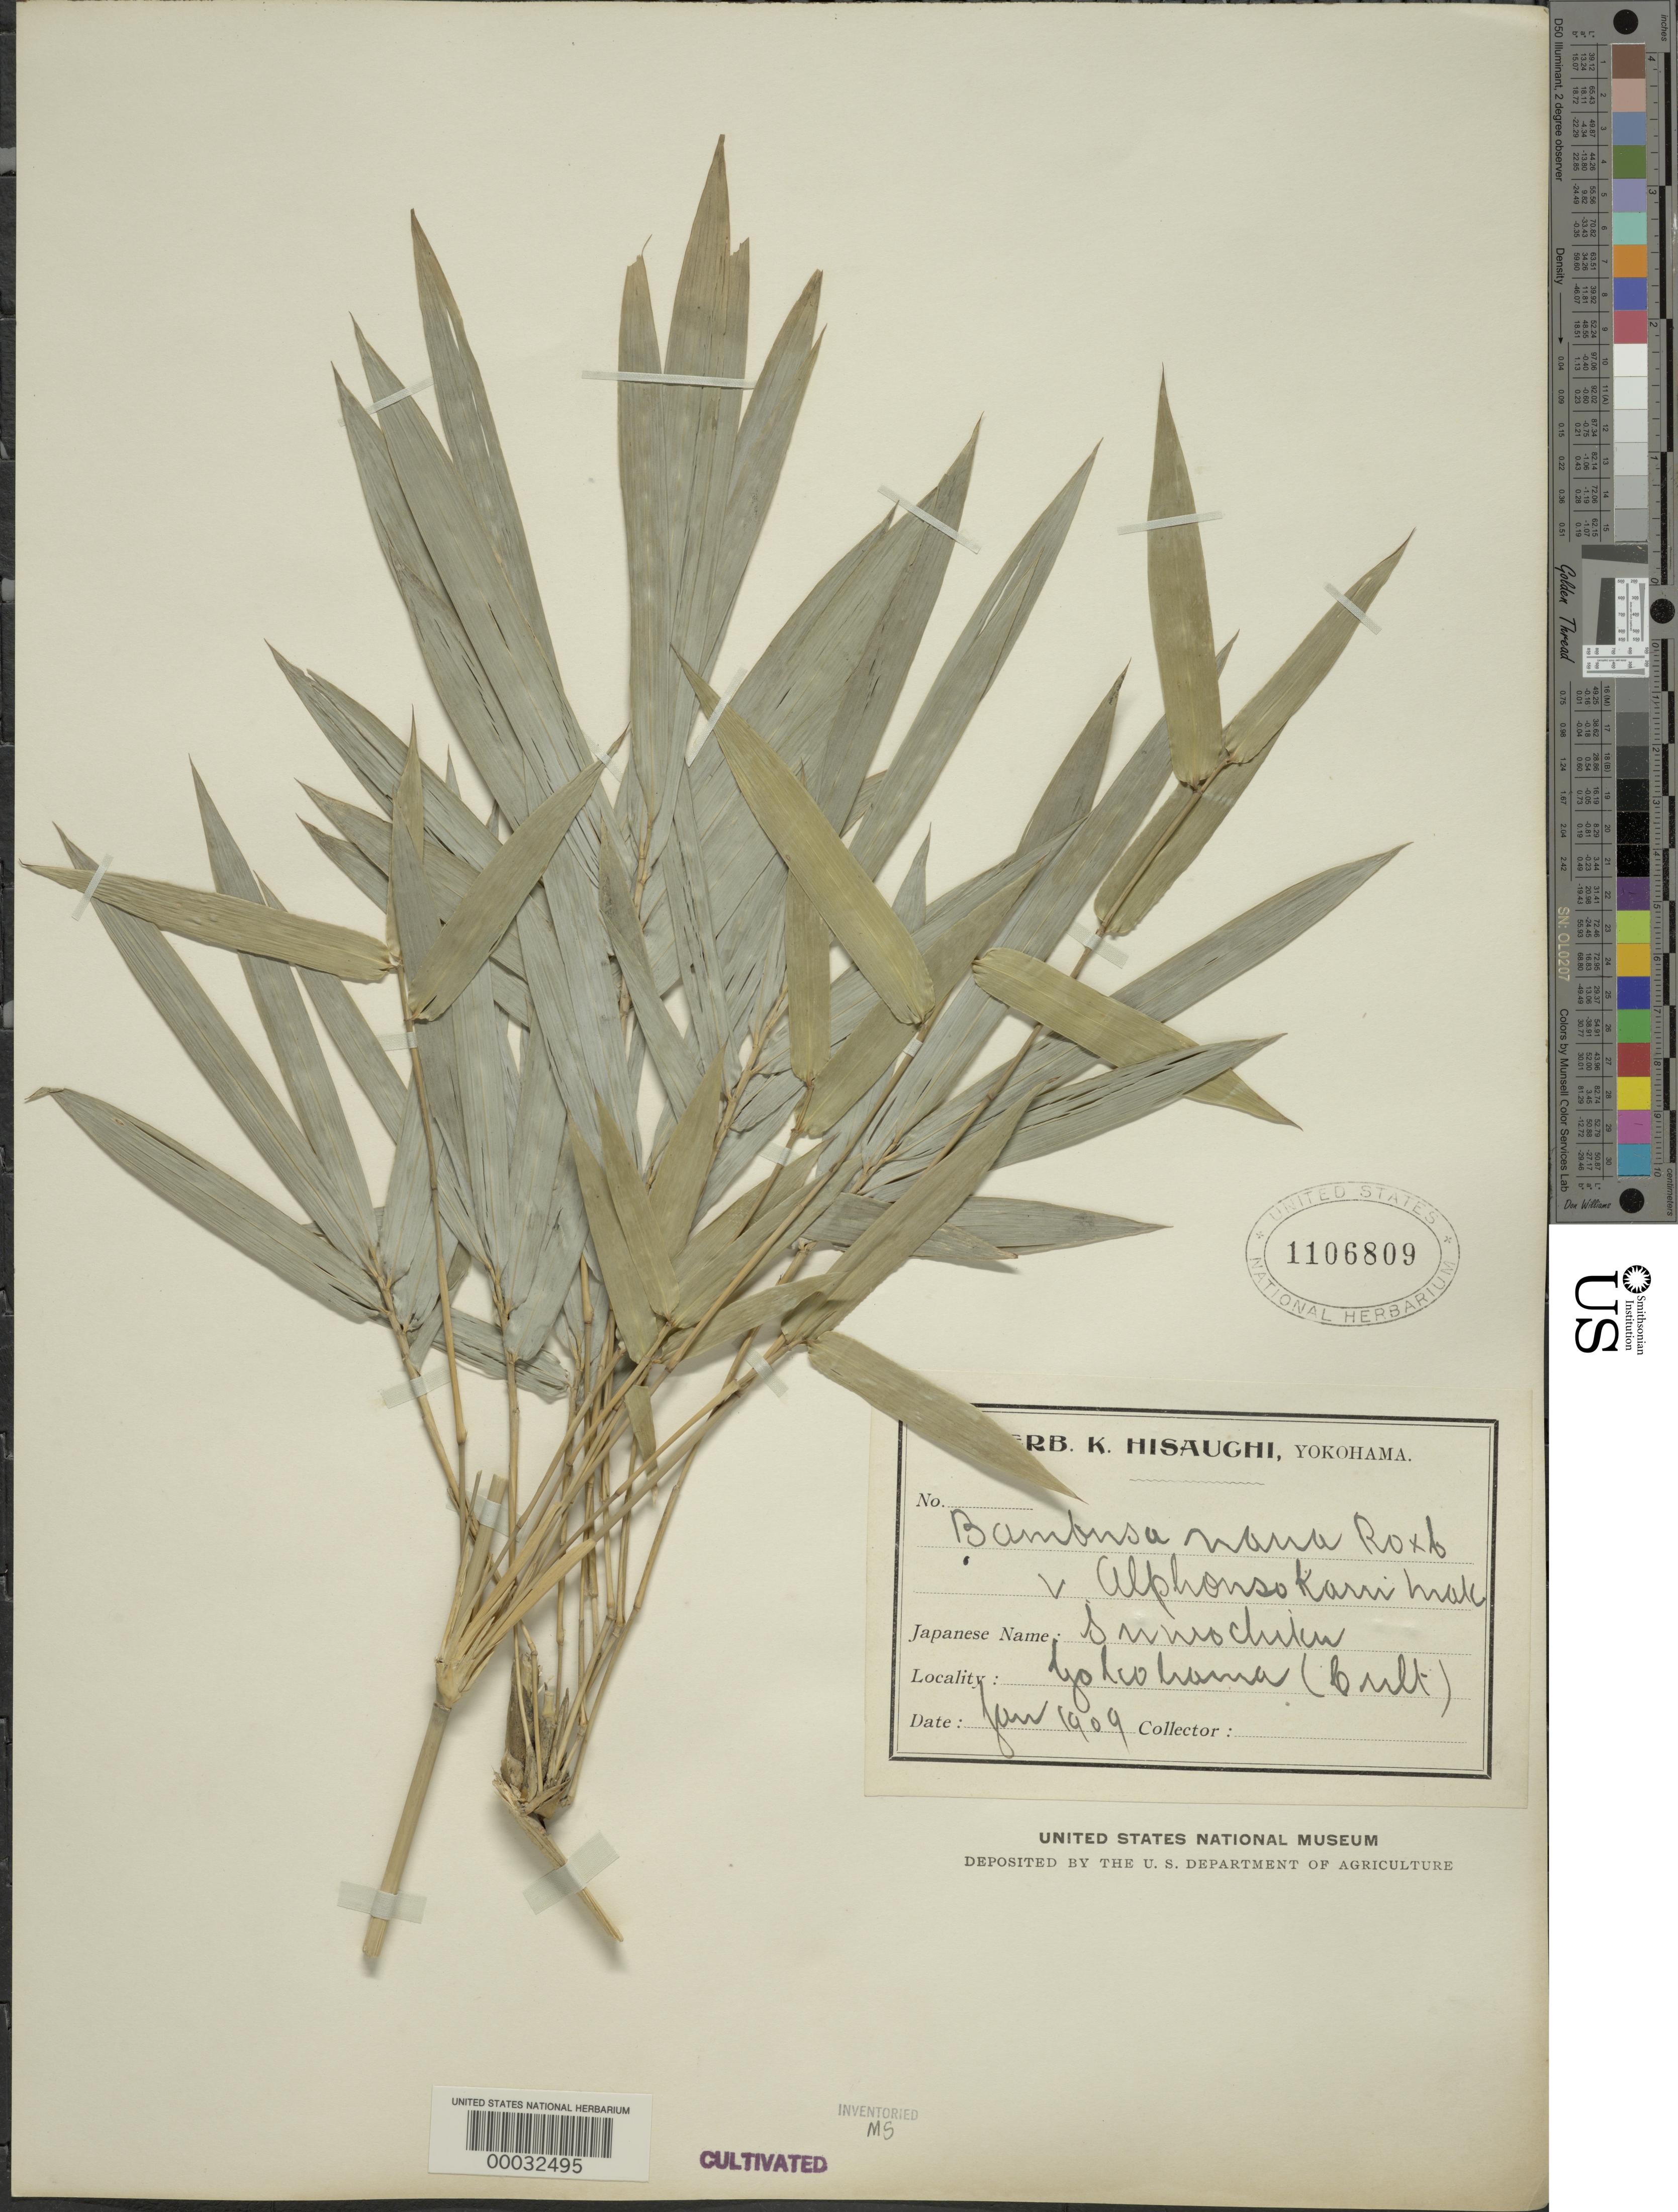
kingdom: Plantae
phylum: Tracheophyta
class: Liliopsida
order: Poales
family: Poaceae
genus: Bambusa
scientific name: Bambusa multiplex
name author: (Lour.) Raeusch. ex Schult. & Schult. f.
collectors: K. Hisauchi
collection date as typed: Jan 1909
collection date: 1909-01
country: Japan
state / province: Kanagawa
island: Honshu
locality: Yokohama.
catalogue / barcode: US 1106809